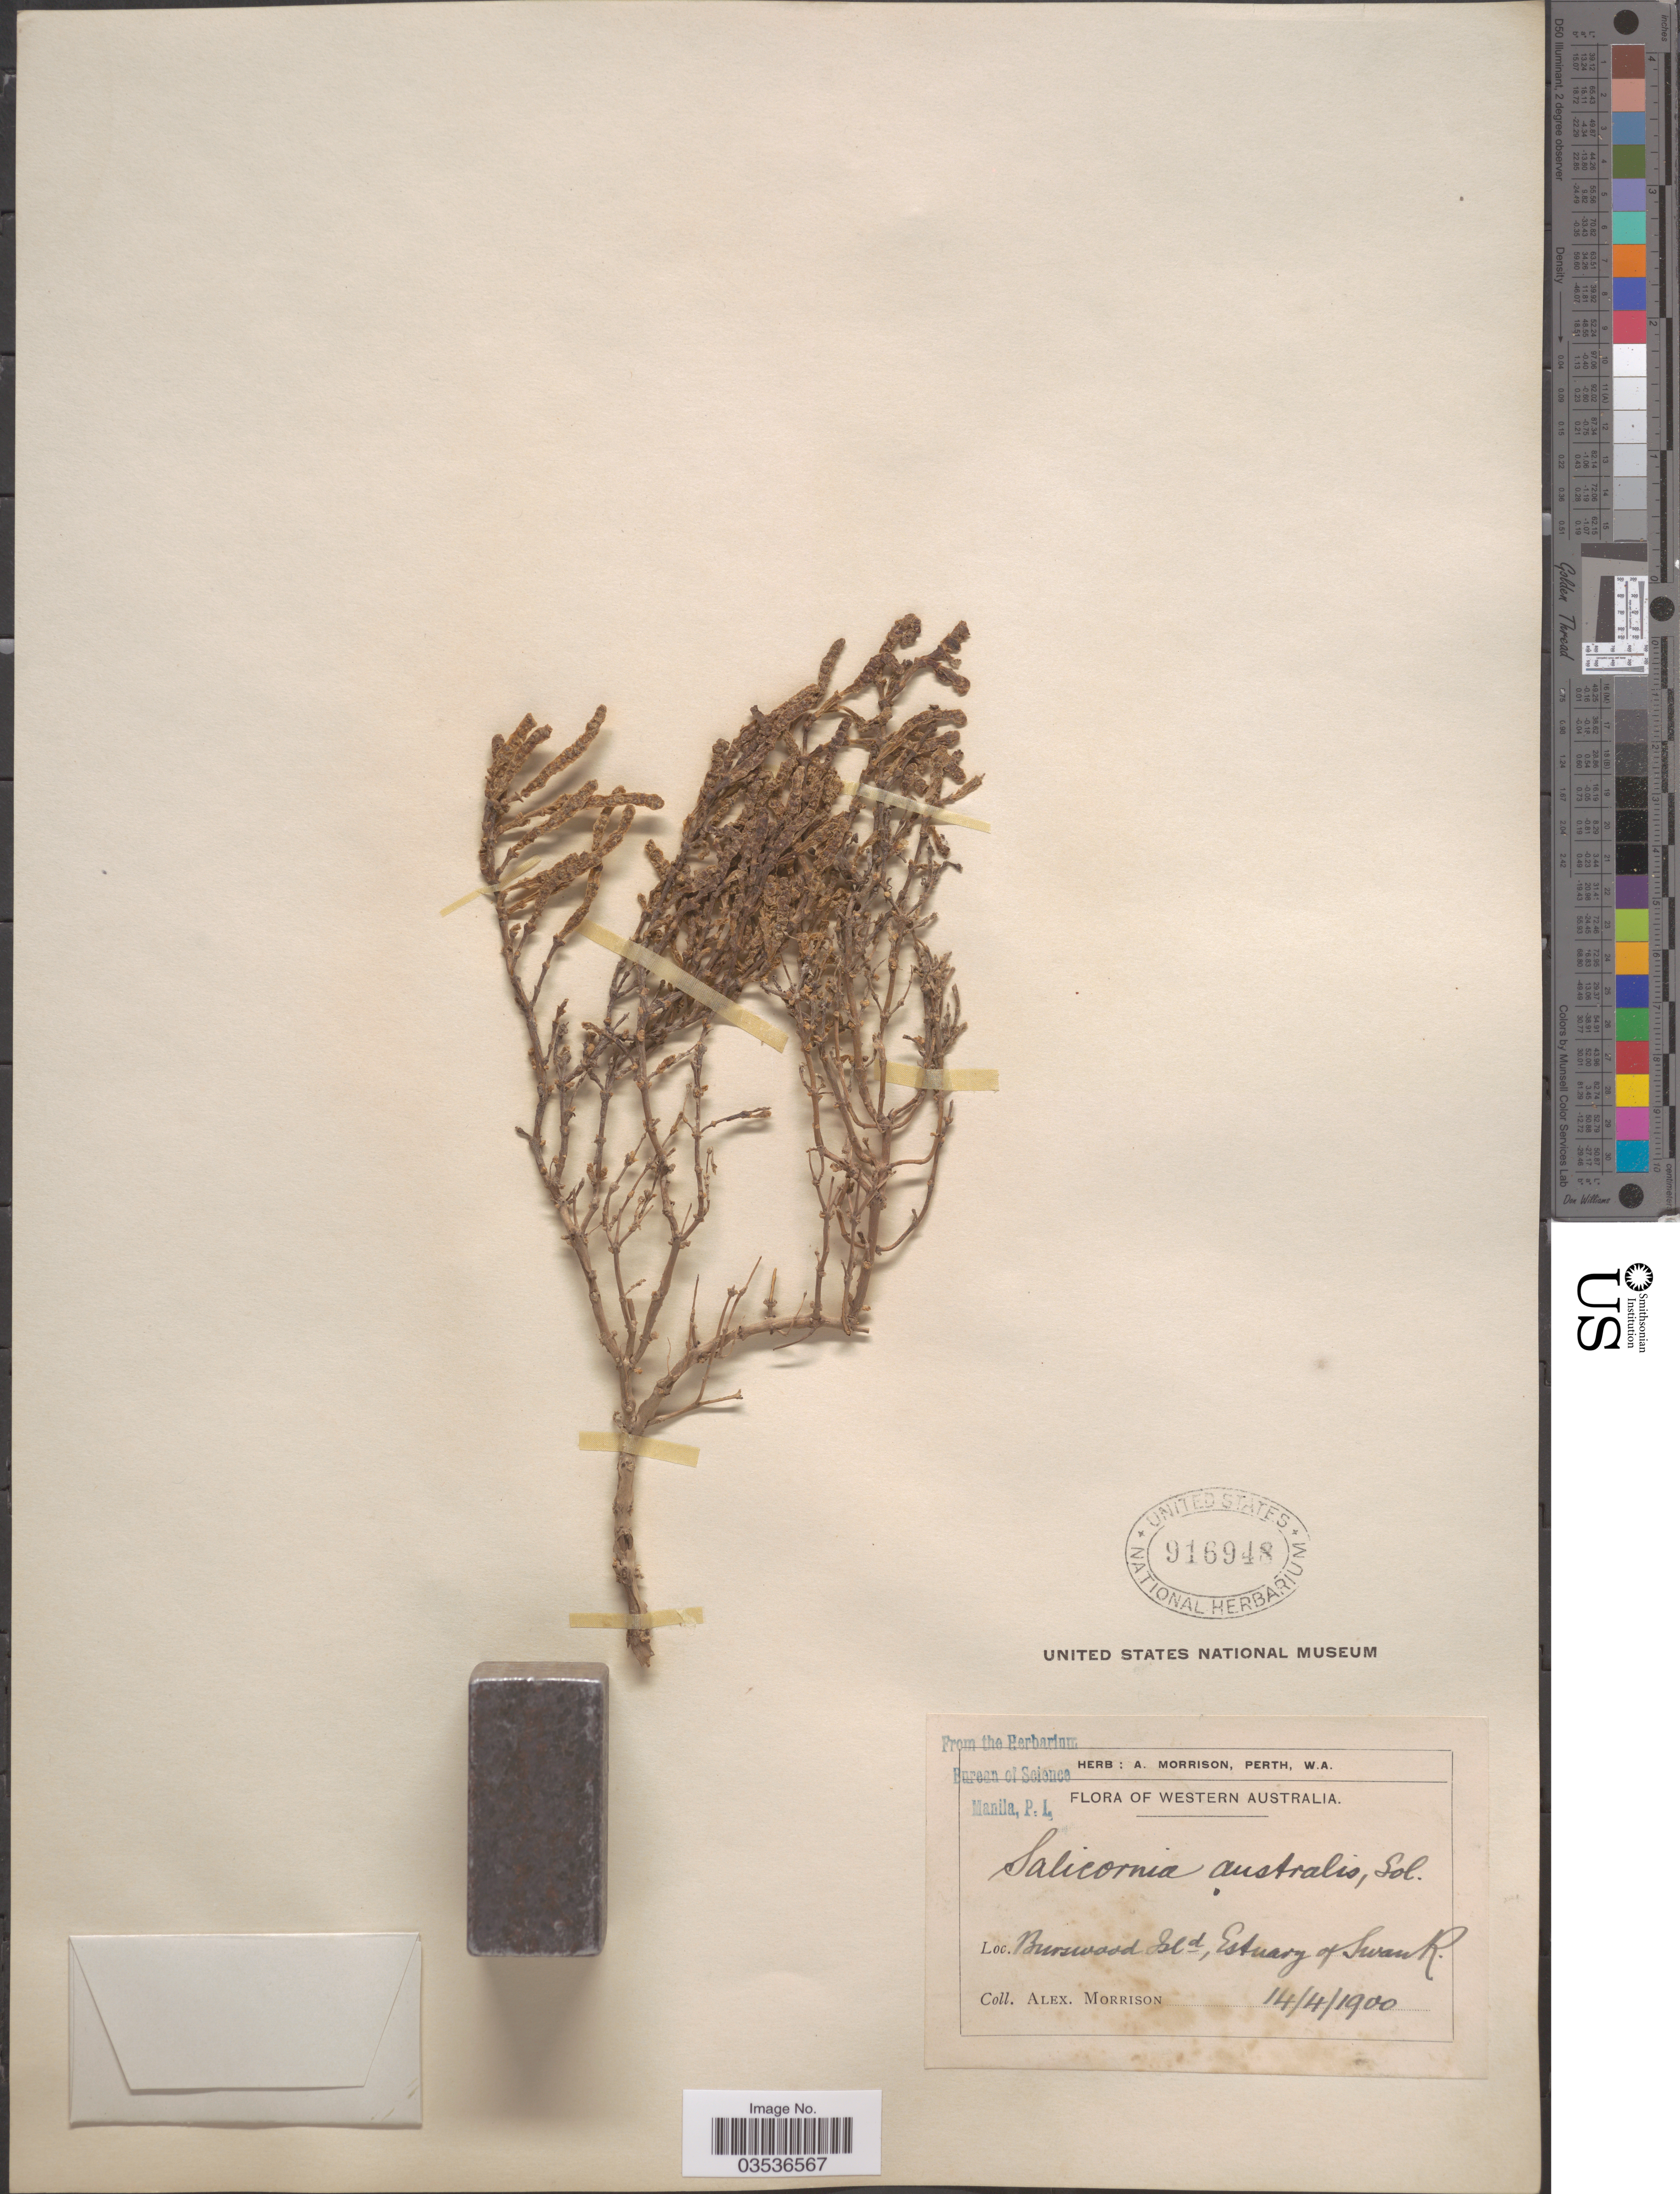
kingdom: Plantae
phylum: Tracheophyta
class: Magnoliopsida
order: Caryophyllales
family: Amaranthaceae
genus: Tecticornia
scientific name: Tecticornia lepidosperma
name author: (Paul G. Wilson) K.A. Sheph. & Paul G. Wilson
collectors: A. Morrison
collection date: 1900-04-14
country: Australia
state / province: Western Australia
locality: Burswood Isld, Estuary of Swan R.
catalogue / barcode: US 916948